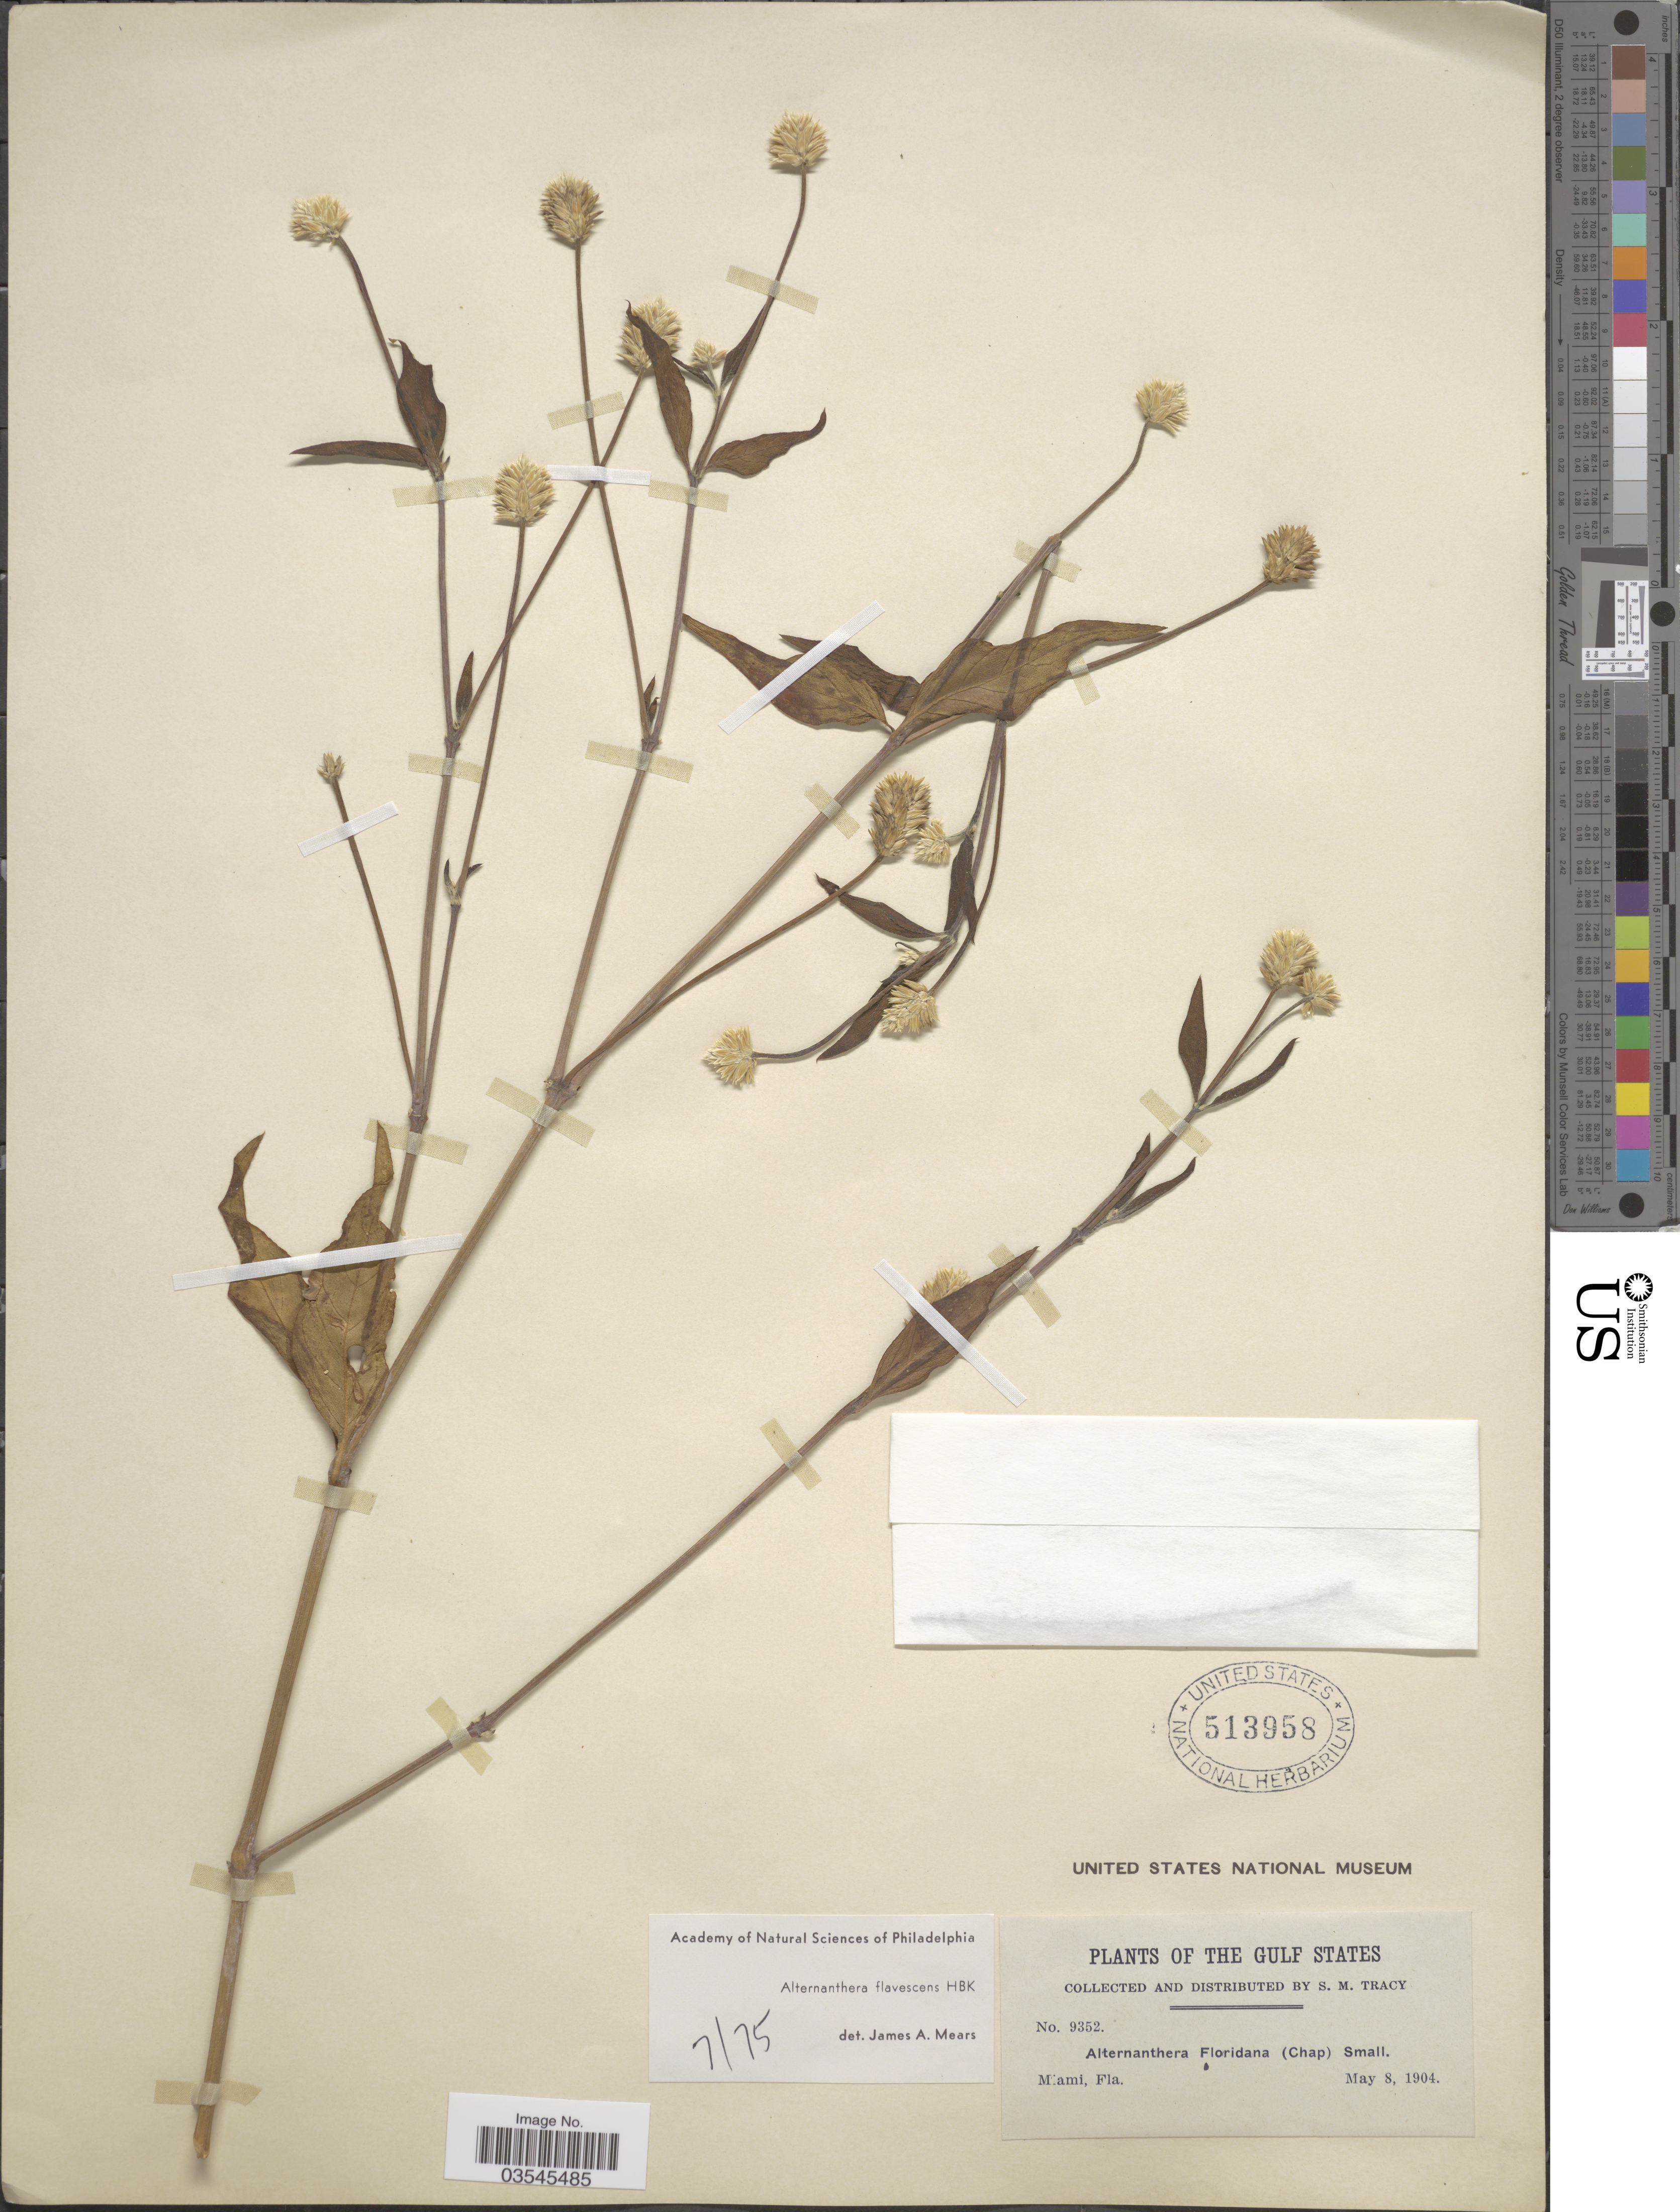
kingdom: Plantae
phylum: Tracheophyta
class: Magnoliopsida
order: Caryophyllales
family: Amaranthaceae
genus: Alternanthera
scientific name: Alternanthera flavescens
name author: Kunth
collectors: S. M. Tracy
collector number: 9352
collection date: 1904-05-08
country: United States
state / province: Florida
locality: The Gulf States. Miami.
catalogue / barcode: US 513958